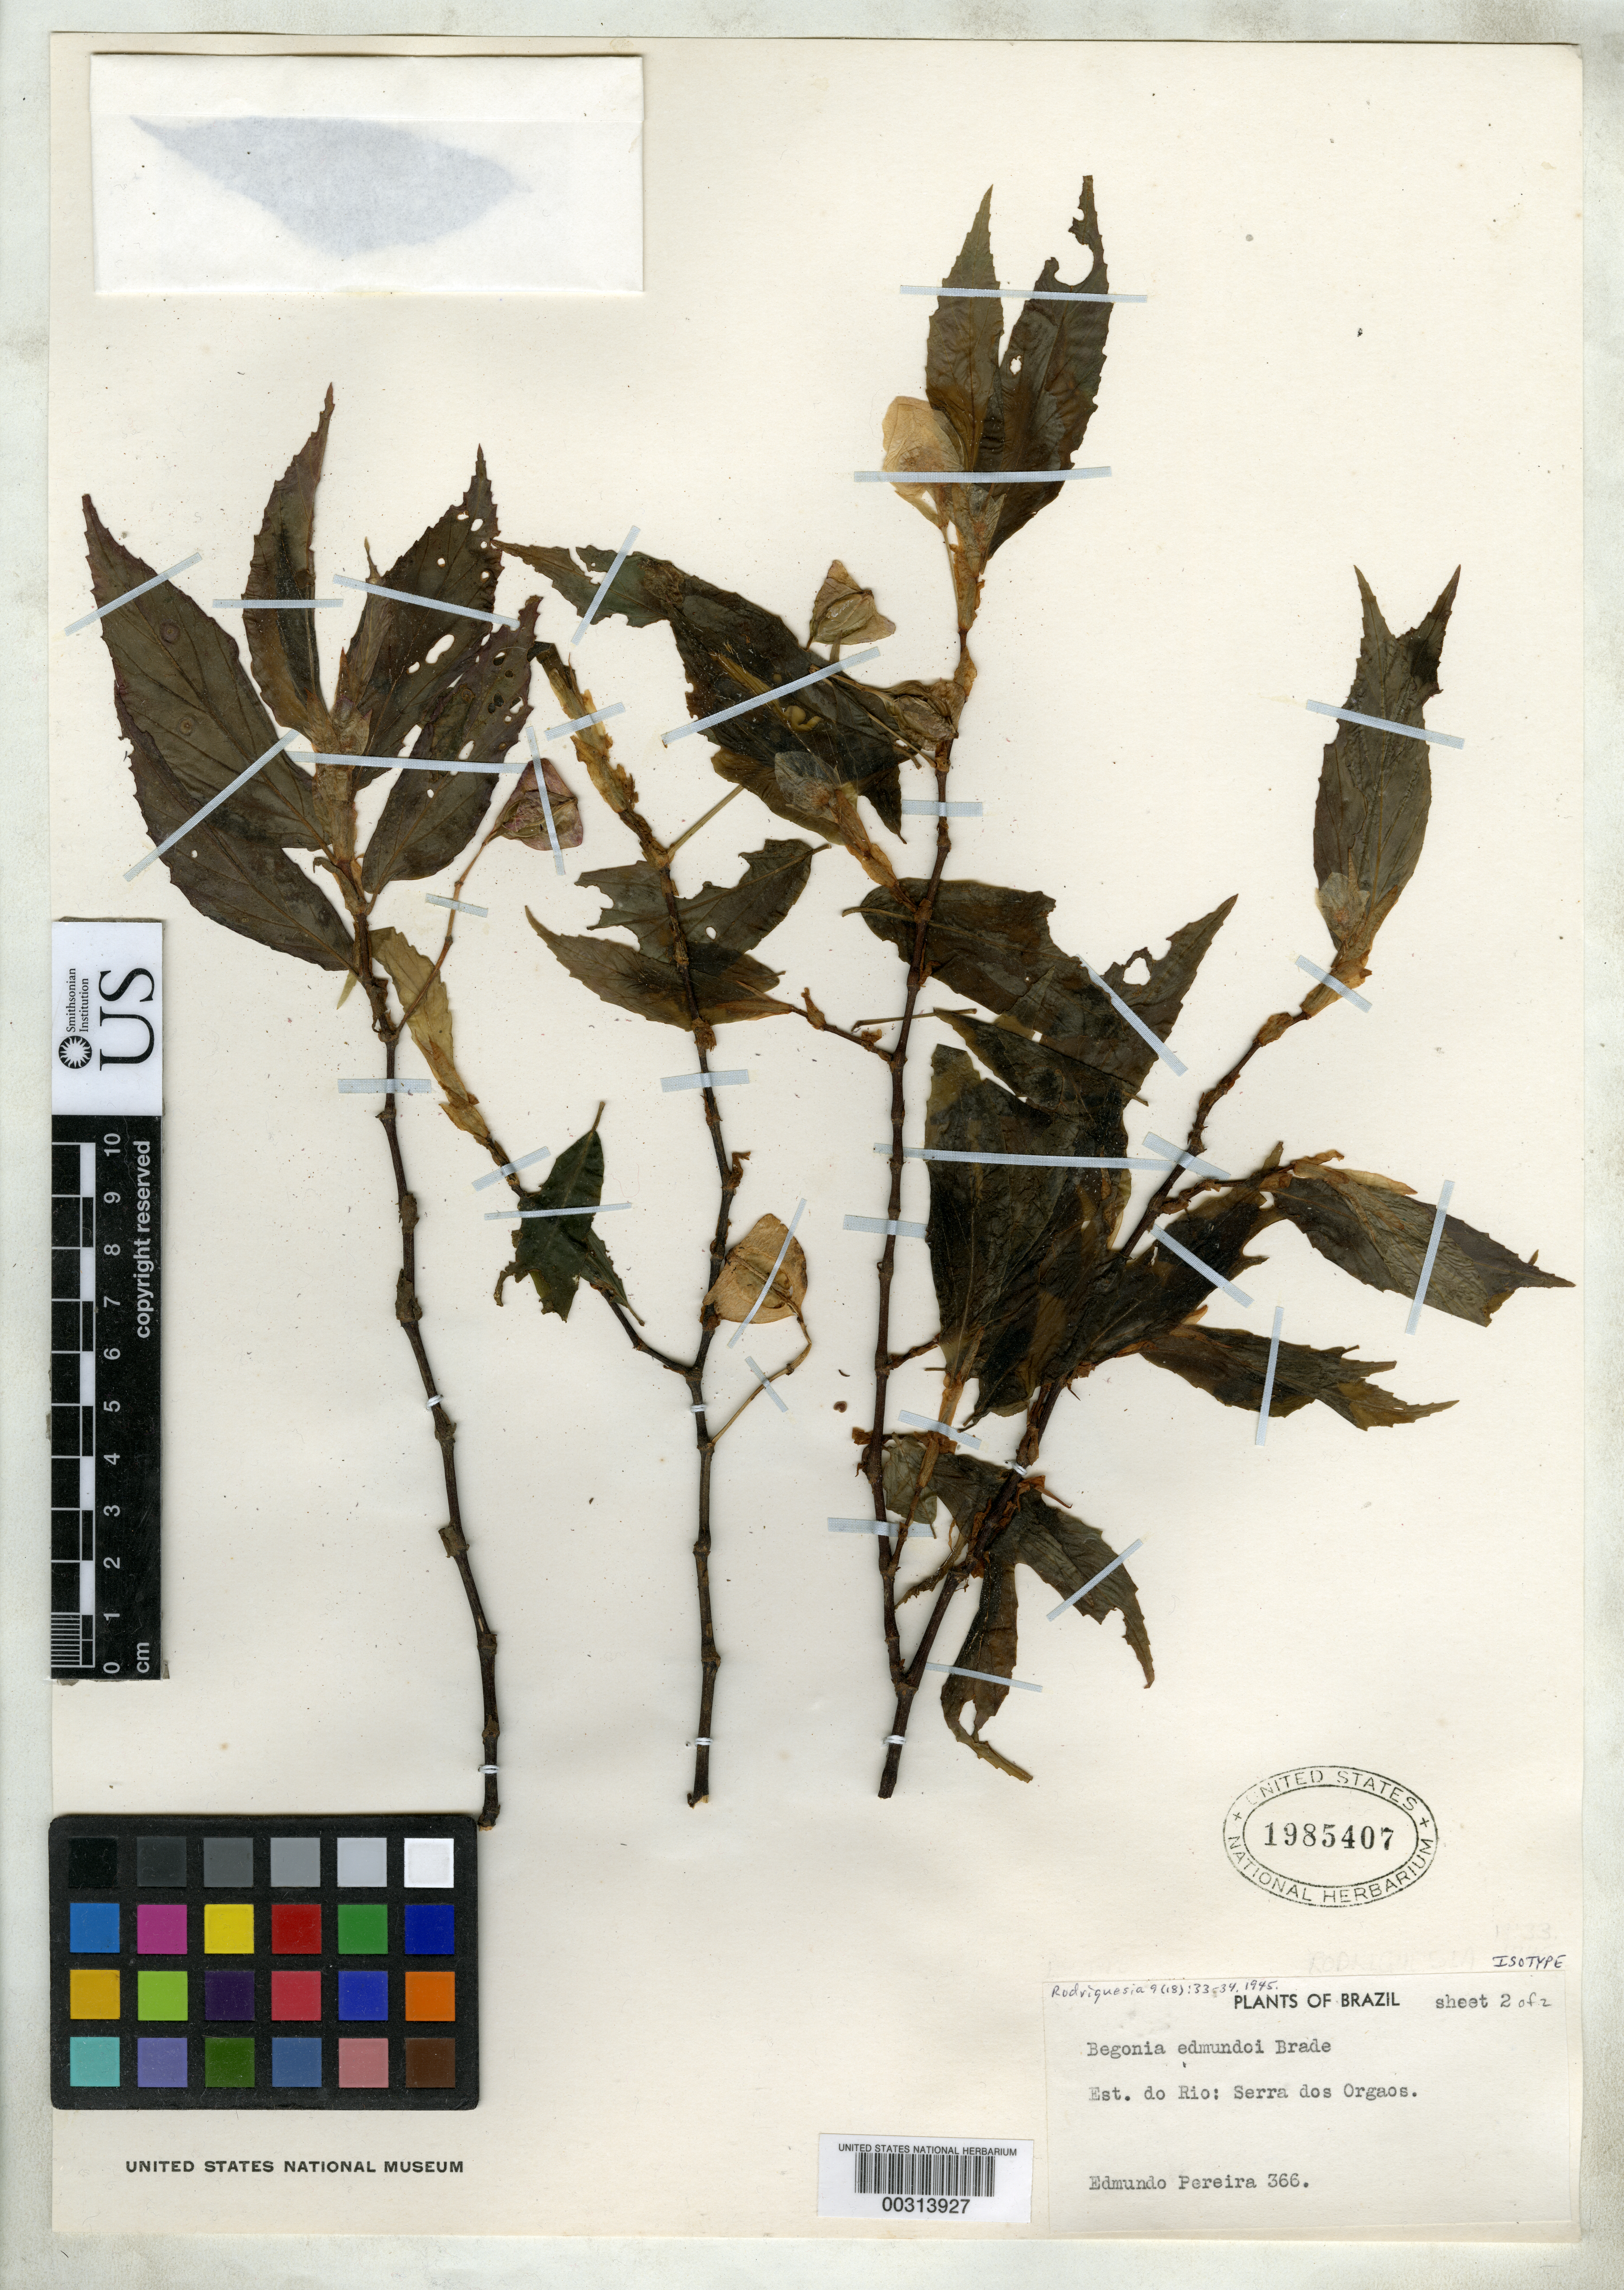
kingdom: Plantae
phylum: Tracheophyta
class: Magnoliopsida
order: Cucurbitales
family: Begoniaceae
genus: Begonia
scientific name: Begonia edmundoi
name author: Brade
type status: Isotype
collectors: E. Pereira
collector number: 366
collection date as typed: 01 Mar 1944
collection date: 1944-03-01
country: Brazil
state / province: Rio de Janeiro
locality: Serra dos Orgaos.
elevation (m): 1400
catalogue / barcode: US 1985407